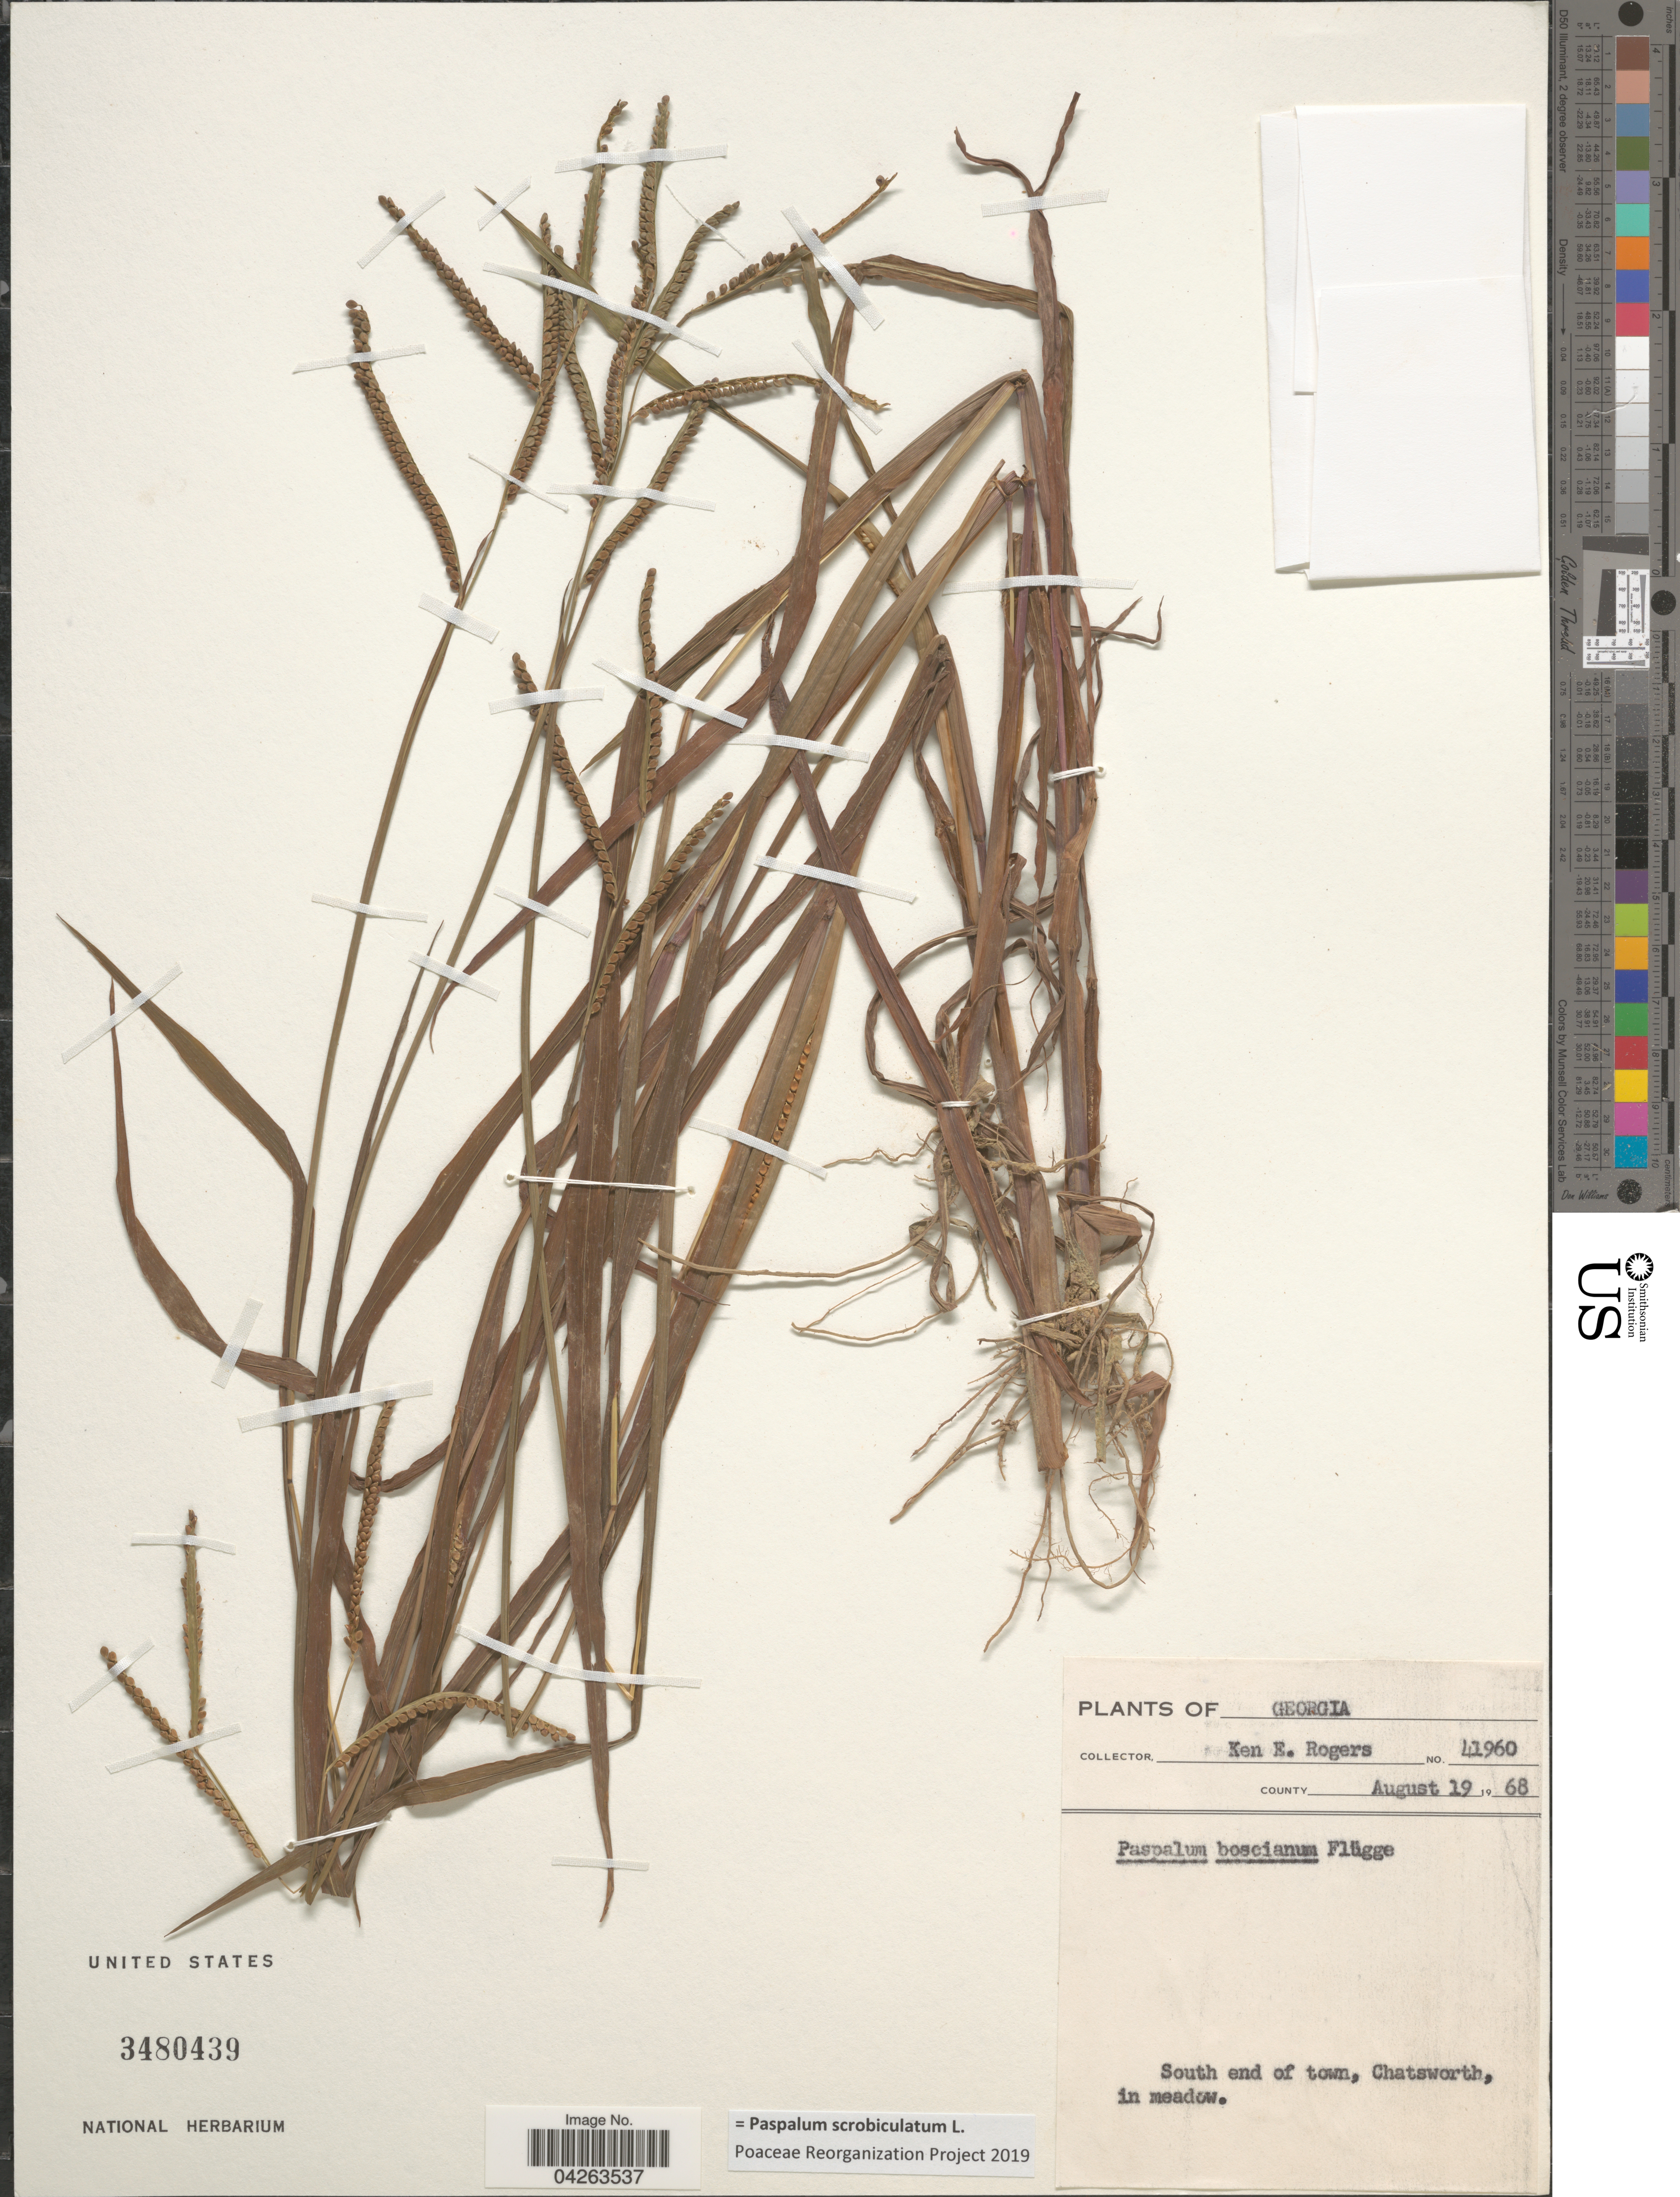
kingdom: Plantae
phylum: Tracheophyta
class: Liliopsida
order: Poales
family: Poaceae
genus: Paspalum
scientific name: Paspalum scrobiculatum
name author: L.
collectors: K. Rogers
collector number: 41960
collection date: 1968-08-19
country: United States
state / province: Georgia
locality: South end of town, Chatsworth.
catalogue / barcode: US 3480439